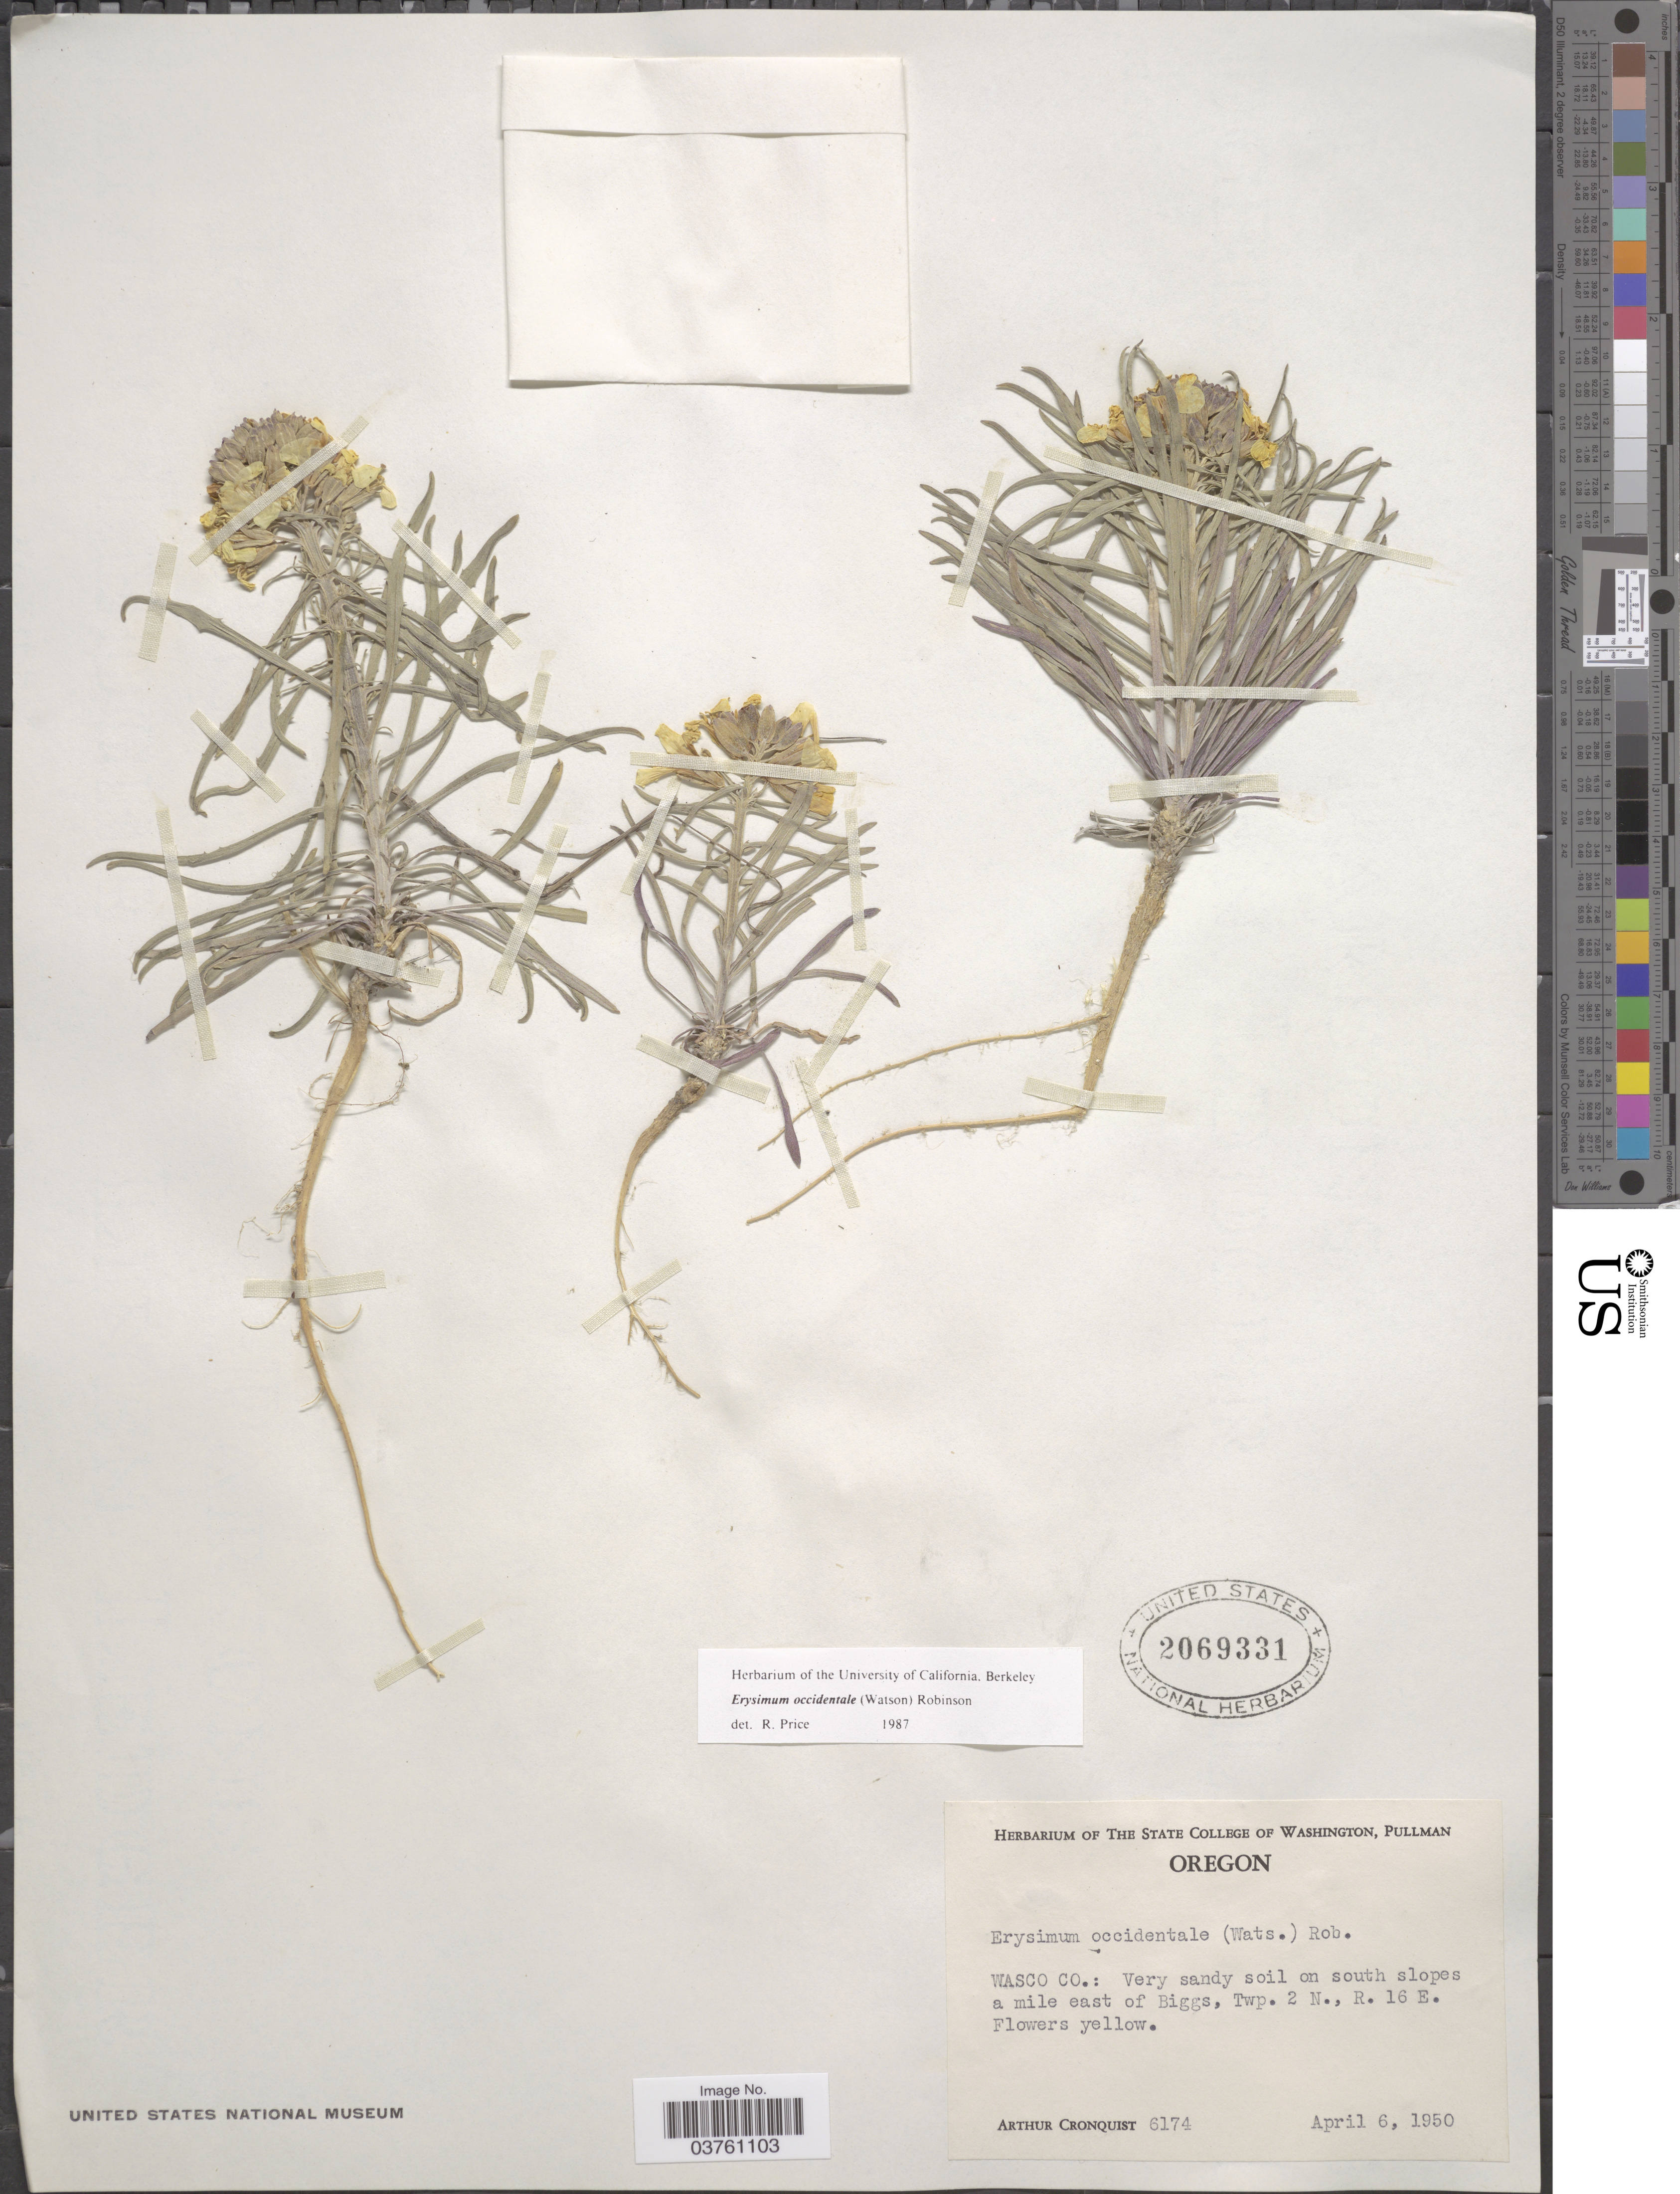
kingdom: Plantae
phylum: Tracheophyta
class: Magnoliopsida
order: Brassicales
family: Brassicaceae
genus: Erysimum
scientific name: Erysimum occidentale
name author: (S. Watson) B.L. Rob.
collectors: A. J. Cronquist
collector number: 6174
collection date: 1950-04-06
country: United States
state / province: Oregon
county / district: Wasco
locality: Wasco Co.: Very sandy soil on south slopes a mile east of Biggs, Twp. 2 N., R. 16 E.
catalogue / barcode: US 2069331